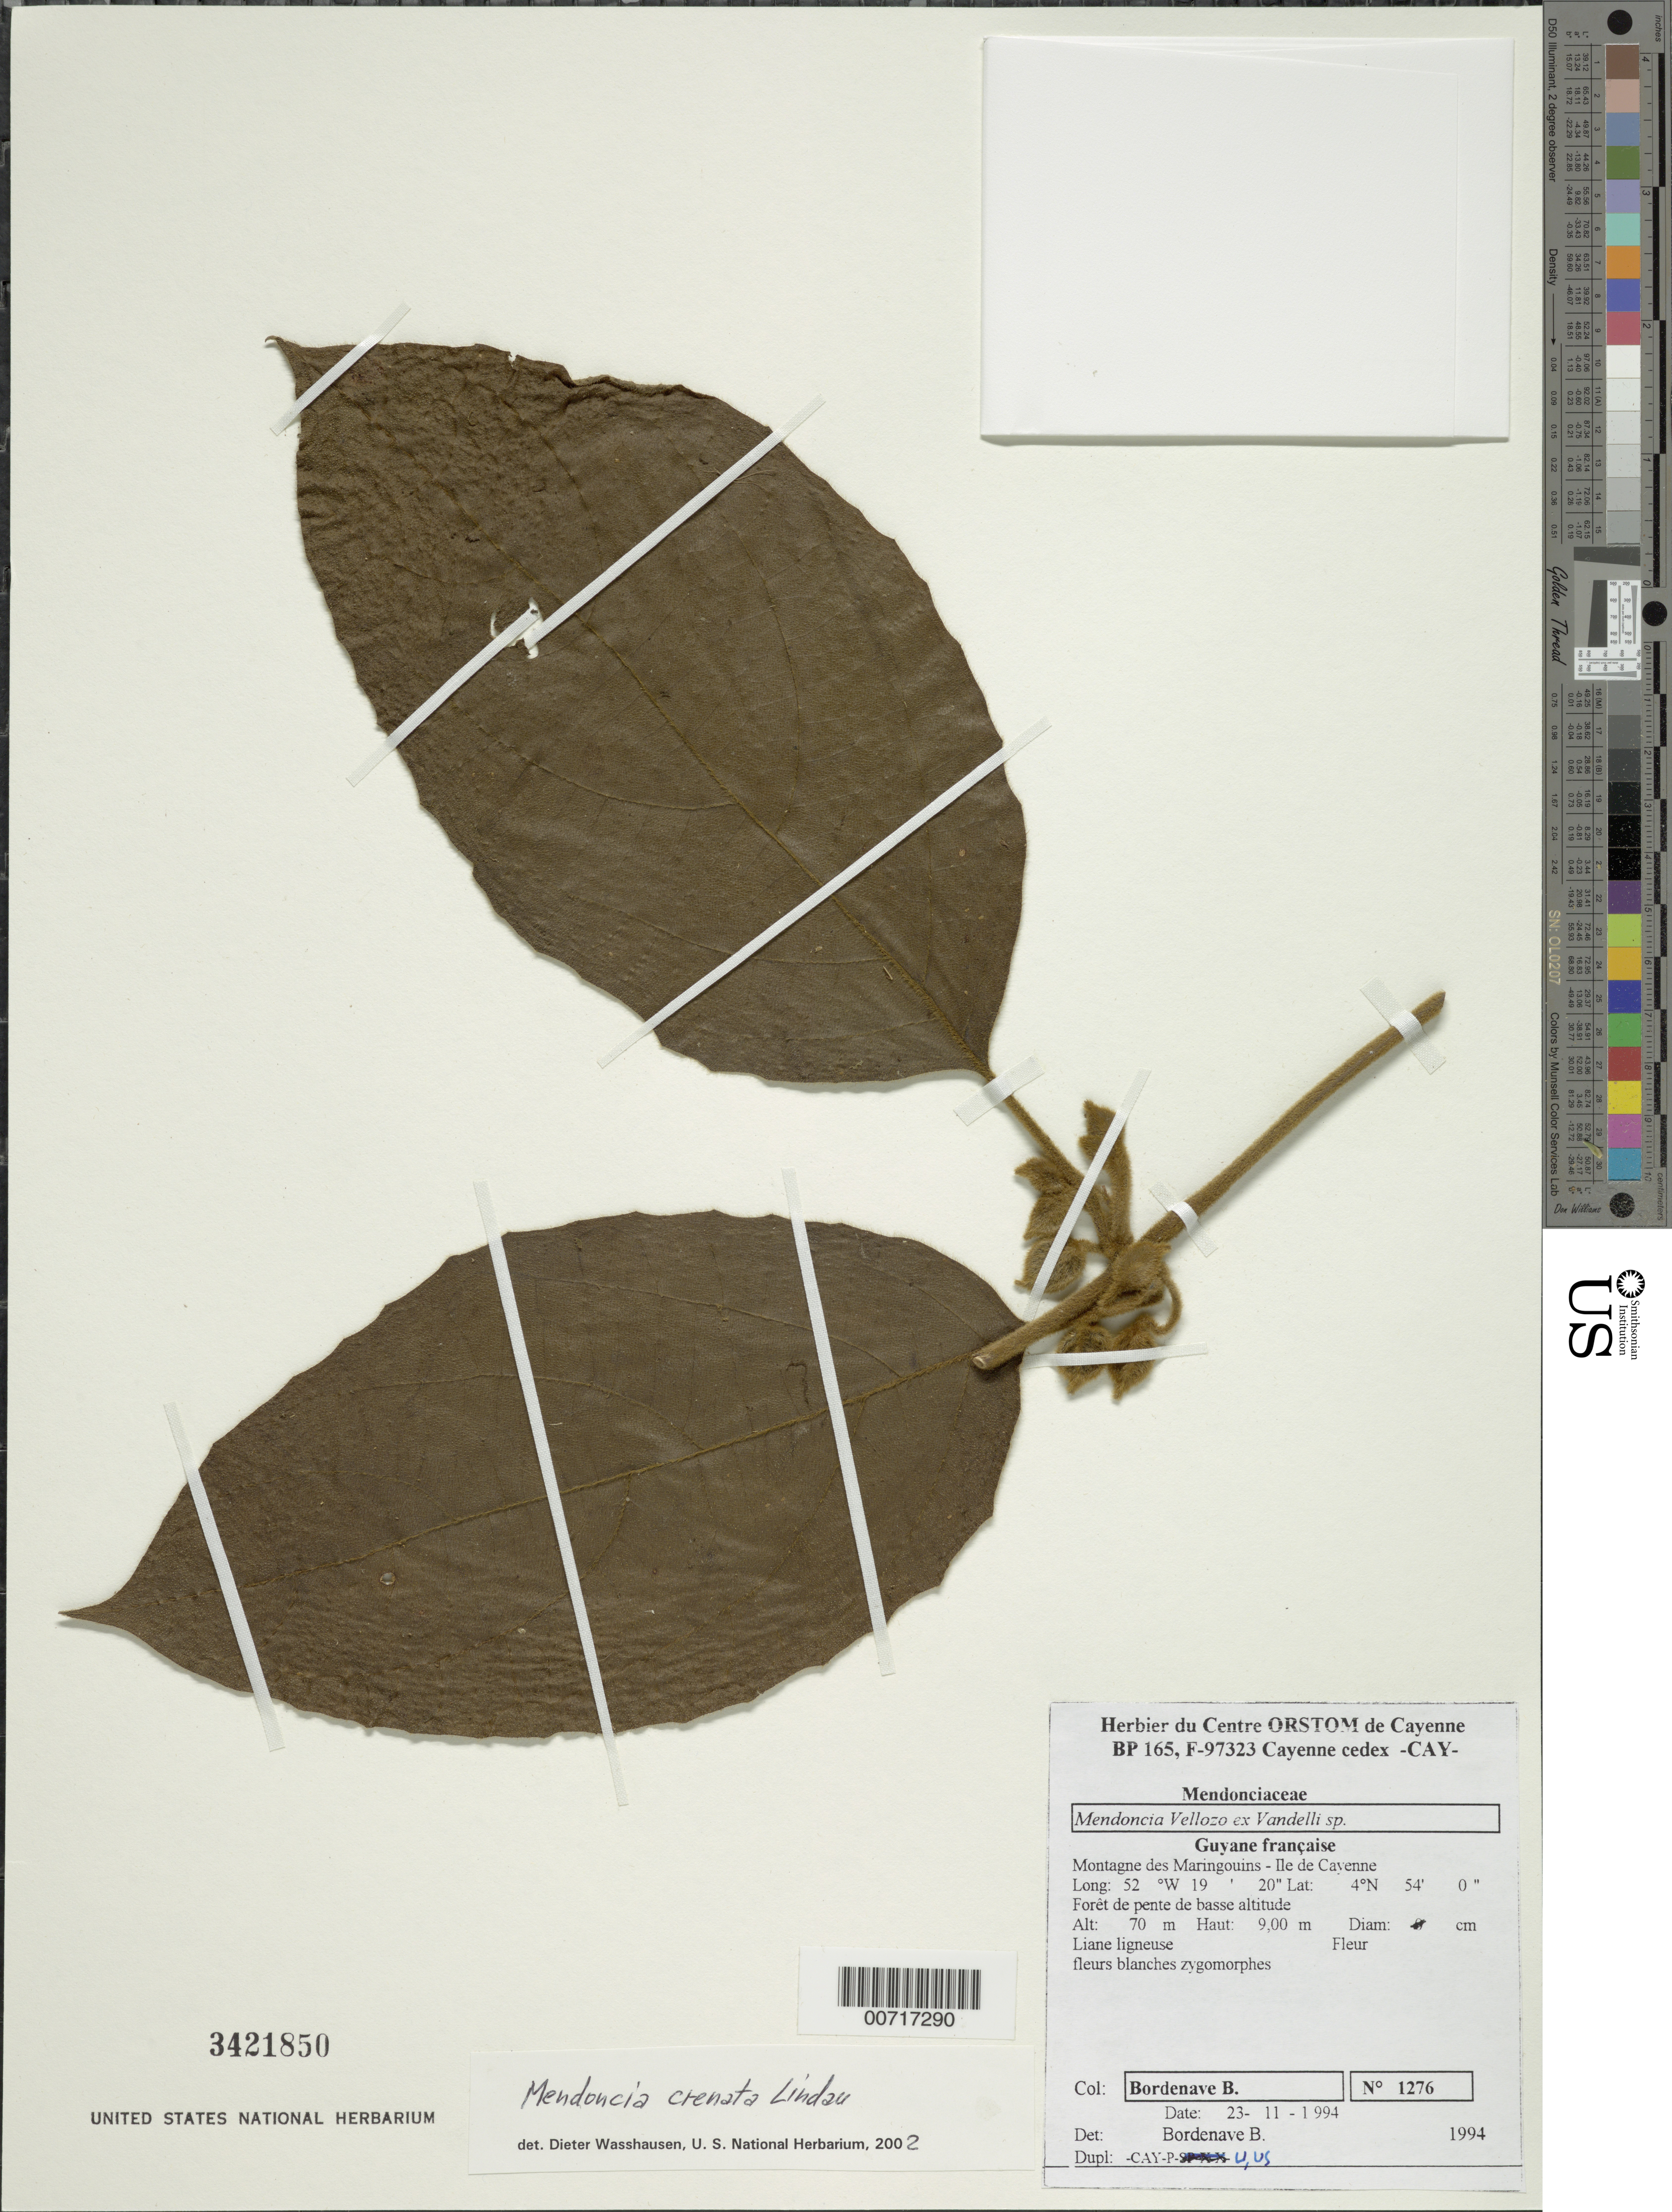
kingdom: Plantae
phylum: Tracheophyta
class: Magnoliopsida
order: Lamiales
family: Acanthaceae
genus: Mendoncia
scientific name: Mendoncia crenata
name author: Lindau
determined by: Bordenave, B.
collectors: B. Bordenave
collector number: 1276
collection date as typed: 23-Nov-94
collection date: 1994-11-23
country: French Guiana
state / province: Cayenne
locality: Montagne des Maringouins, Ile de Cayenne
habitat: Forêt de pente de basse altitude, hautm 9.00 m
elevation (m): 70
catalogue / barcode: US 3421850